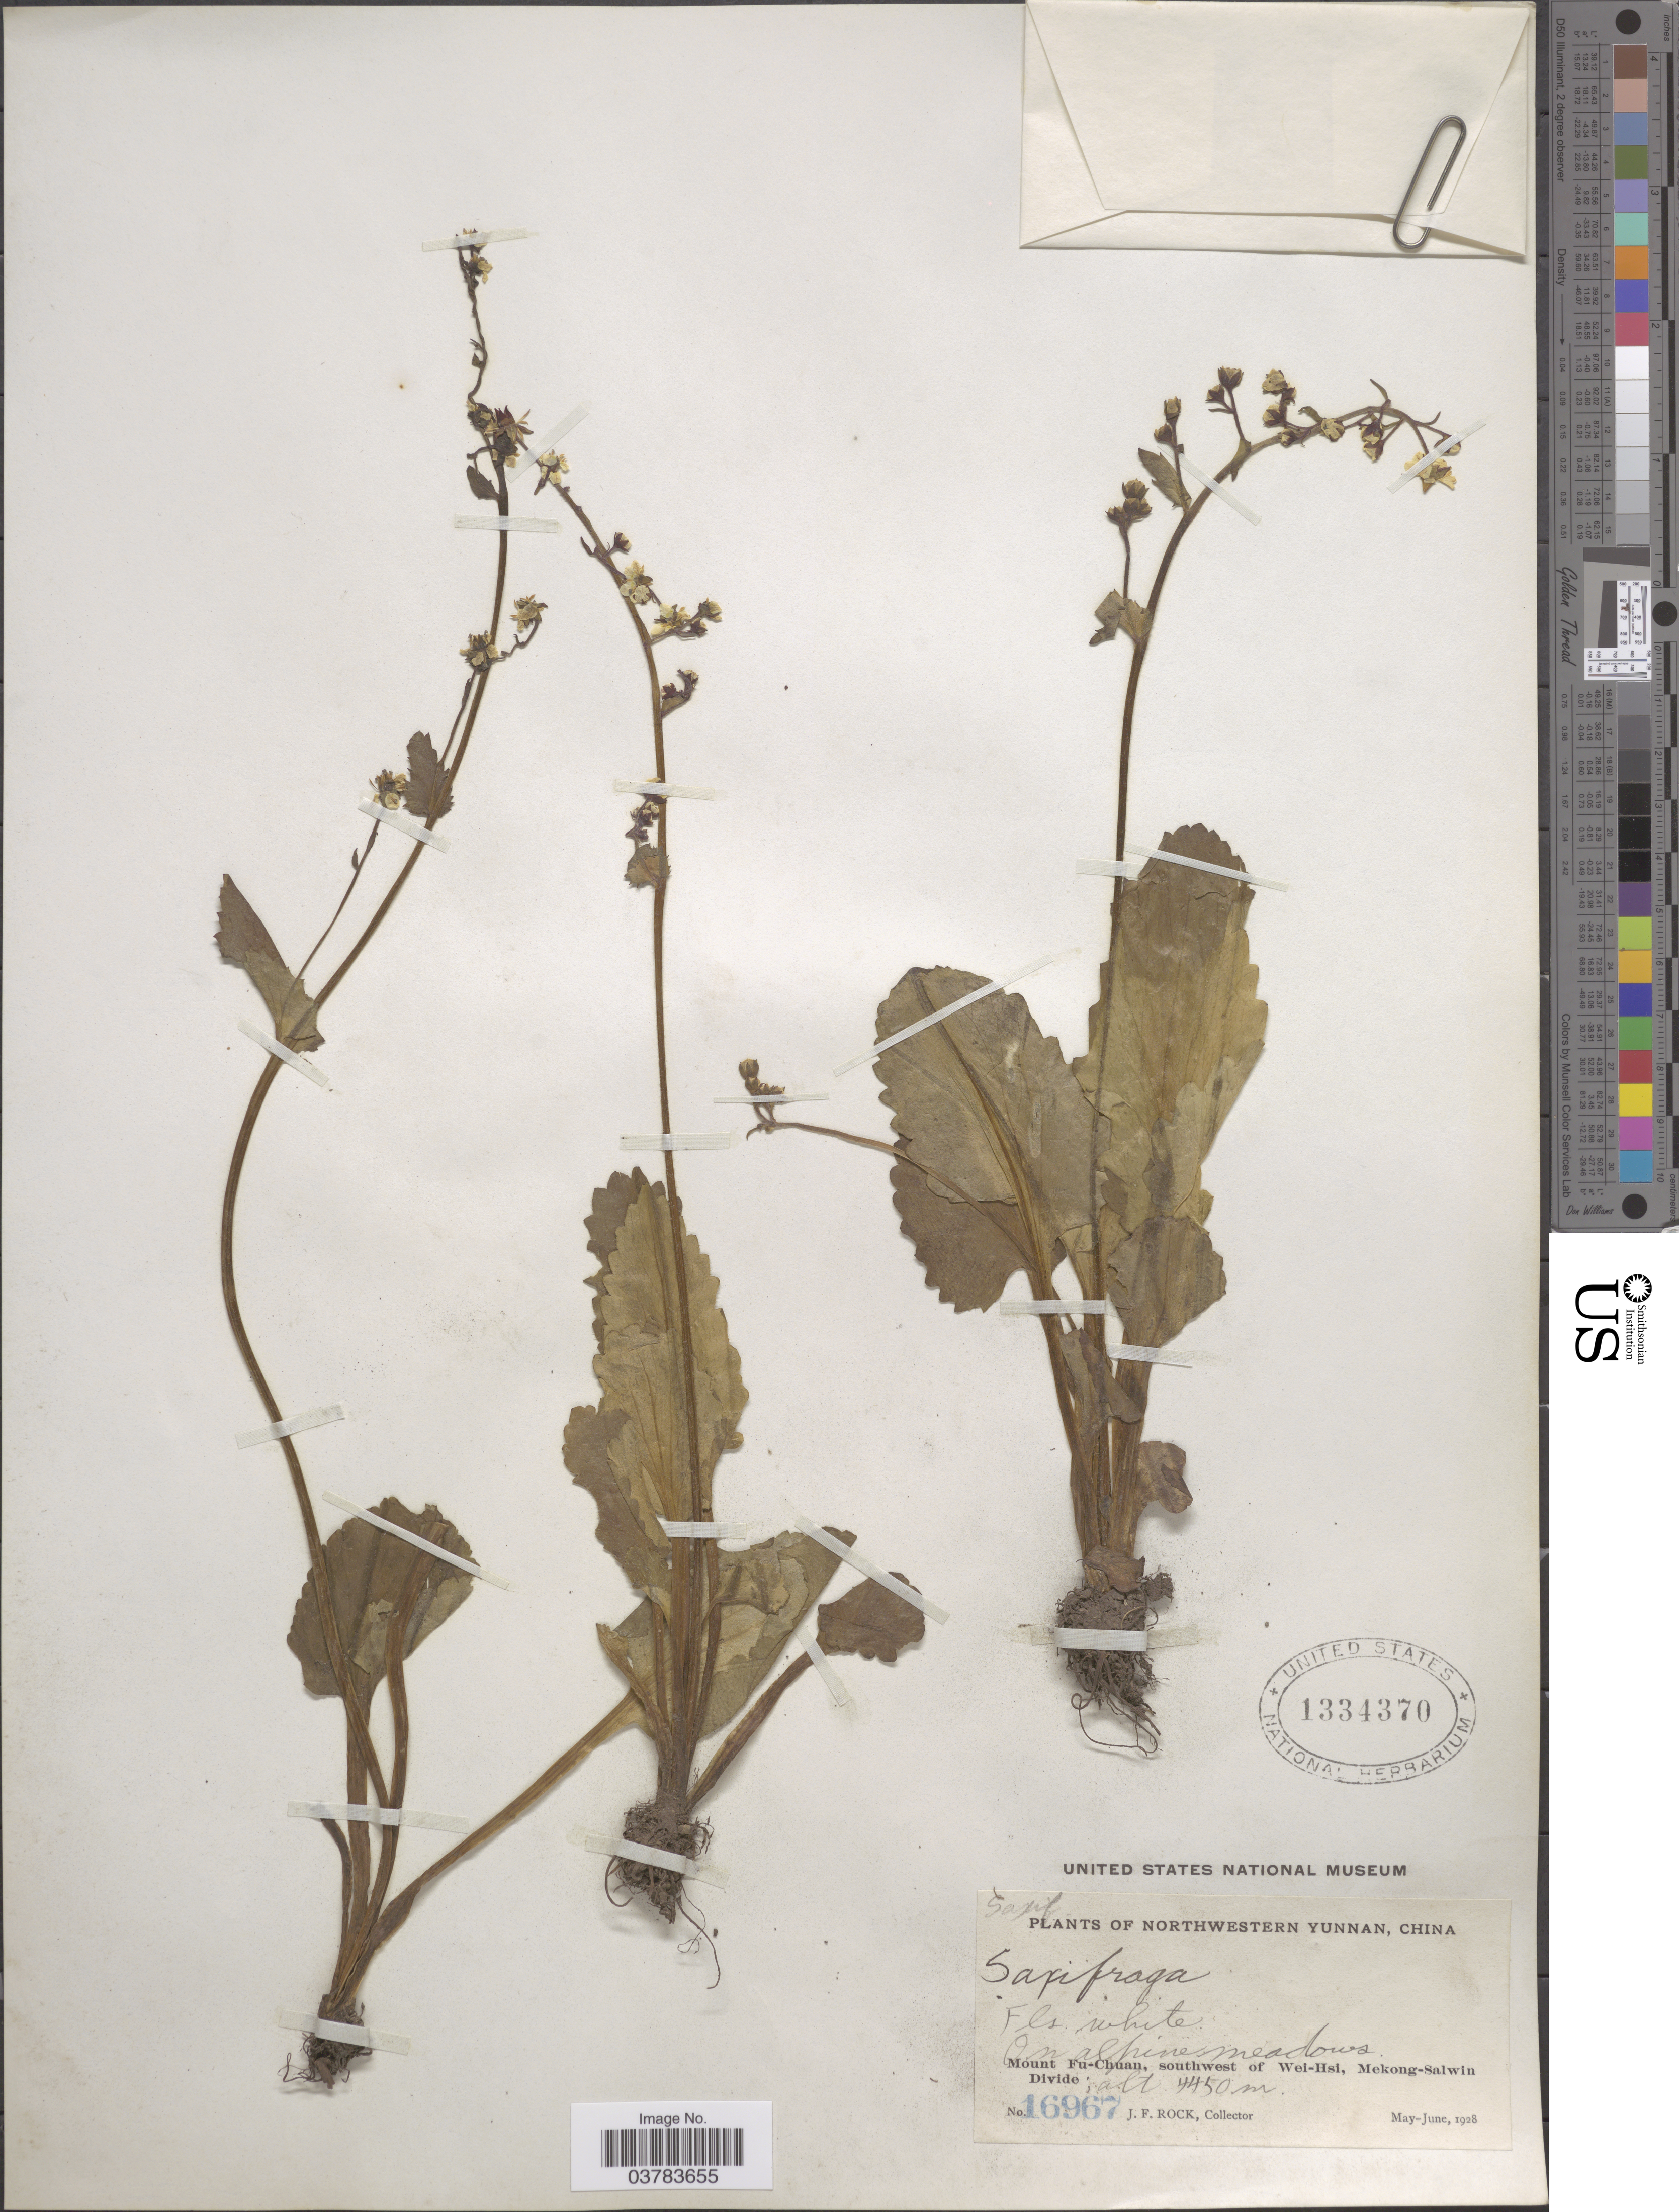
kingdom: Plantae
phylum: Tracheophyta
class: Magnoliopsida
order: Saxifragales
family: Saxifragaceae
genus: Saxifraga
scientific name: Saxifraga sp.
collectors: J. Rock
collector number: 16967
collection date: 1928-05/1928-06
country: China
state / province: Yunnan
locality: Northwestern Yunnan. On alpine meadows. Mount Fu-Chuan, southwest of Wei-Hsi, Mekong-Salwin Divide.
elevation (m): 4450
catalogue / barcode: US 1334370